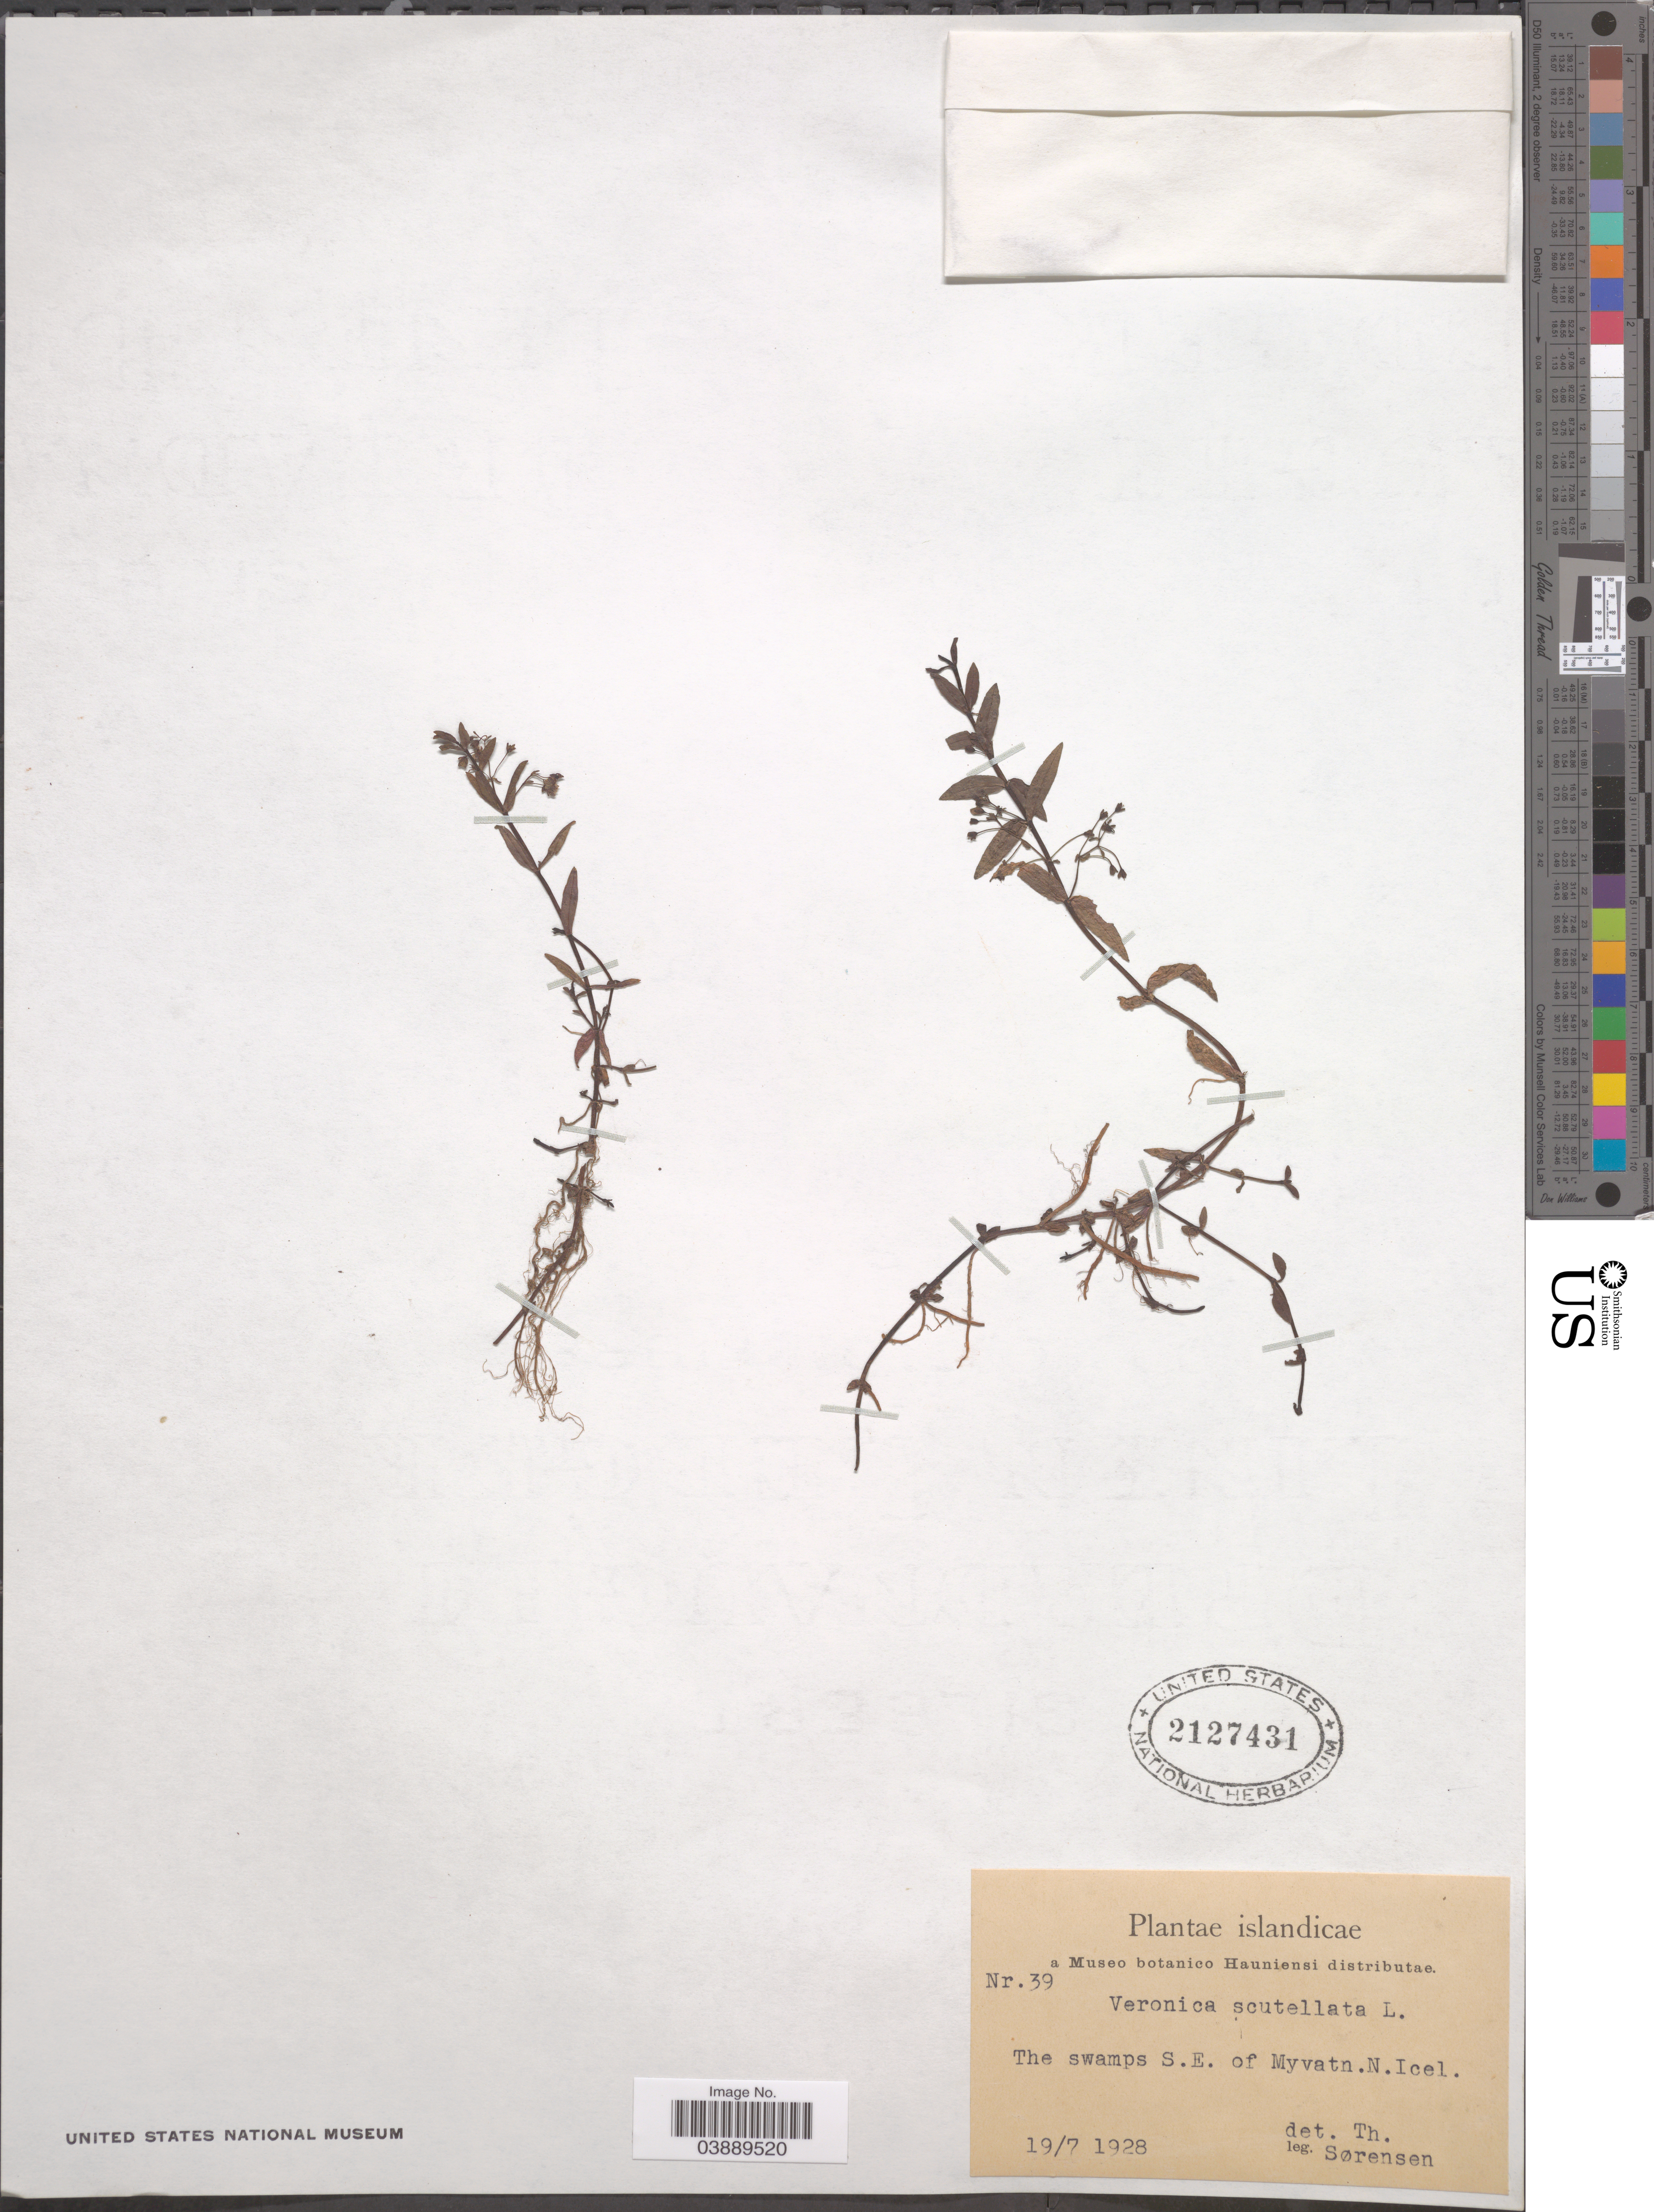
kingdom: Plantae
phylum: Tracheophyta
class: Magnoliopsida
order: Lamiales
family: Plantaginaceae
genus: Veronica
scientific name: Veronica scutellata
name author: L.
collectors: T. Sorensen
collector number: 39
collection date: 1928-07-19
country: Iceland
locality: The swamps S.E. of Myvatn. N.Icel.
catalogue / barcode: US 2127431